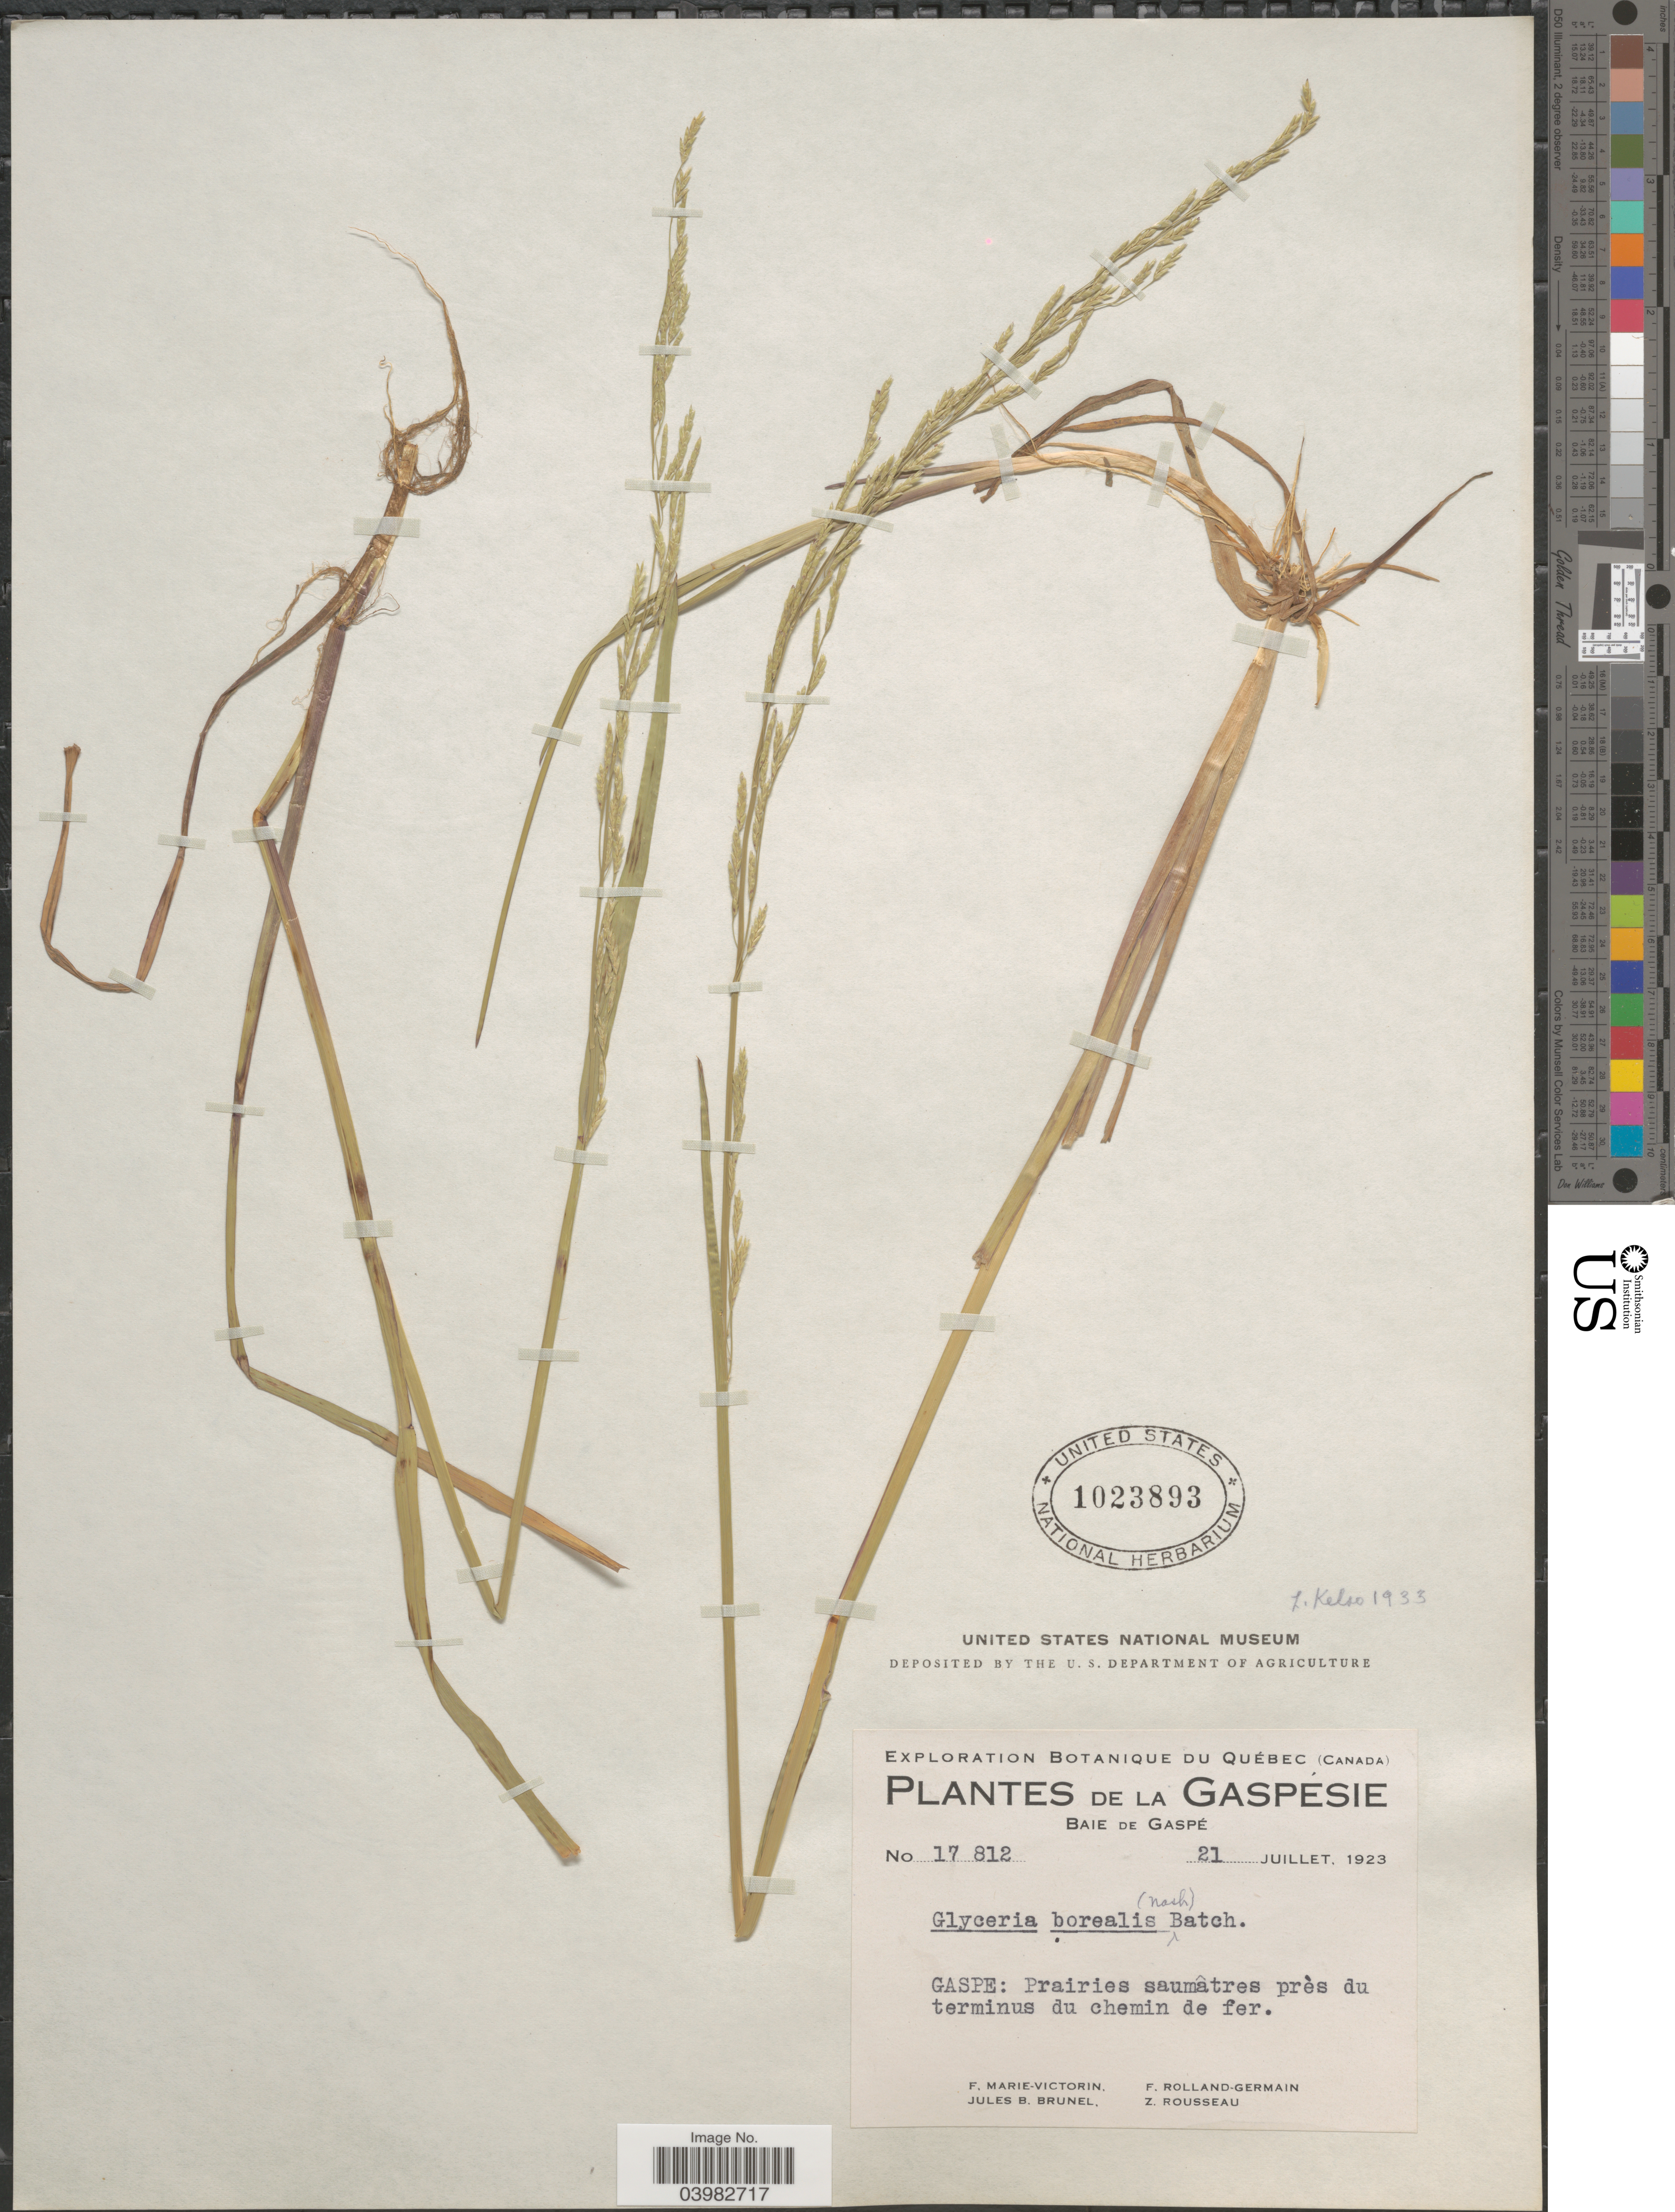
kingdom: Plantae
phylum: Tracheophyta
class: Liliopsida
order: Poales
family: Poaceae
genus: Glyceria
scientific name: Glyceria borealis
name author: (Nash) Batchelder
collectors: F. Marie-Victorin, Rolland-Germain, J. Brunel & Z. Rousseau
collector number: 17812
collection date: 1923-07-21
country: Canada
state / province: Quebec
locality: La Gaspésie. Baie de Gaspé. Gaspé.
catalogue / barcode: US 1023893